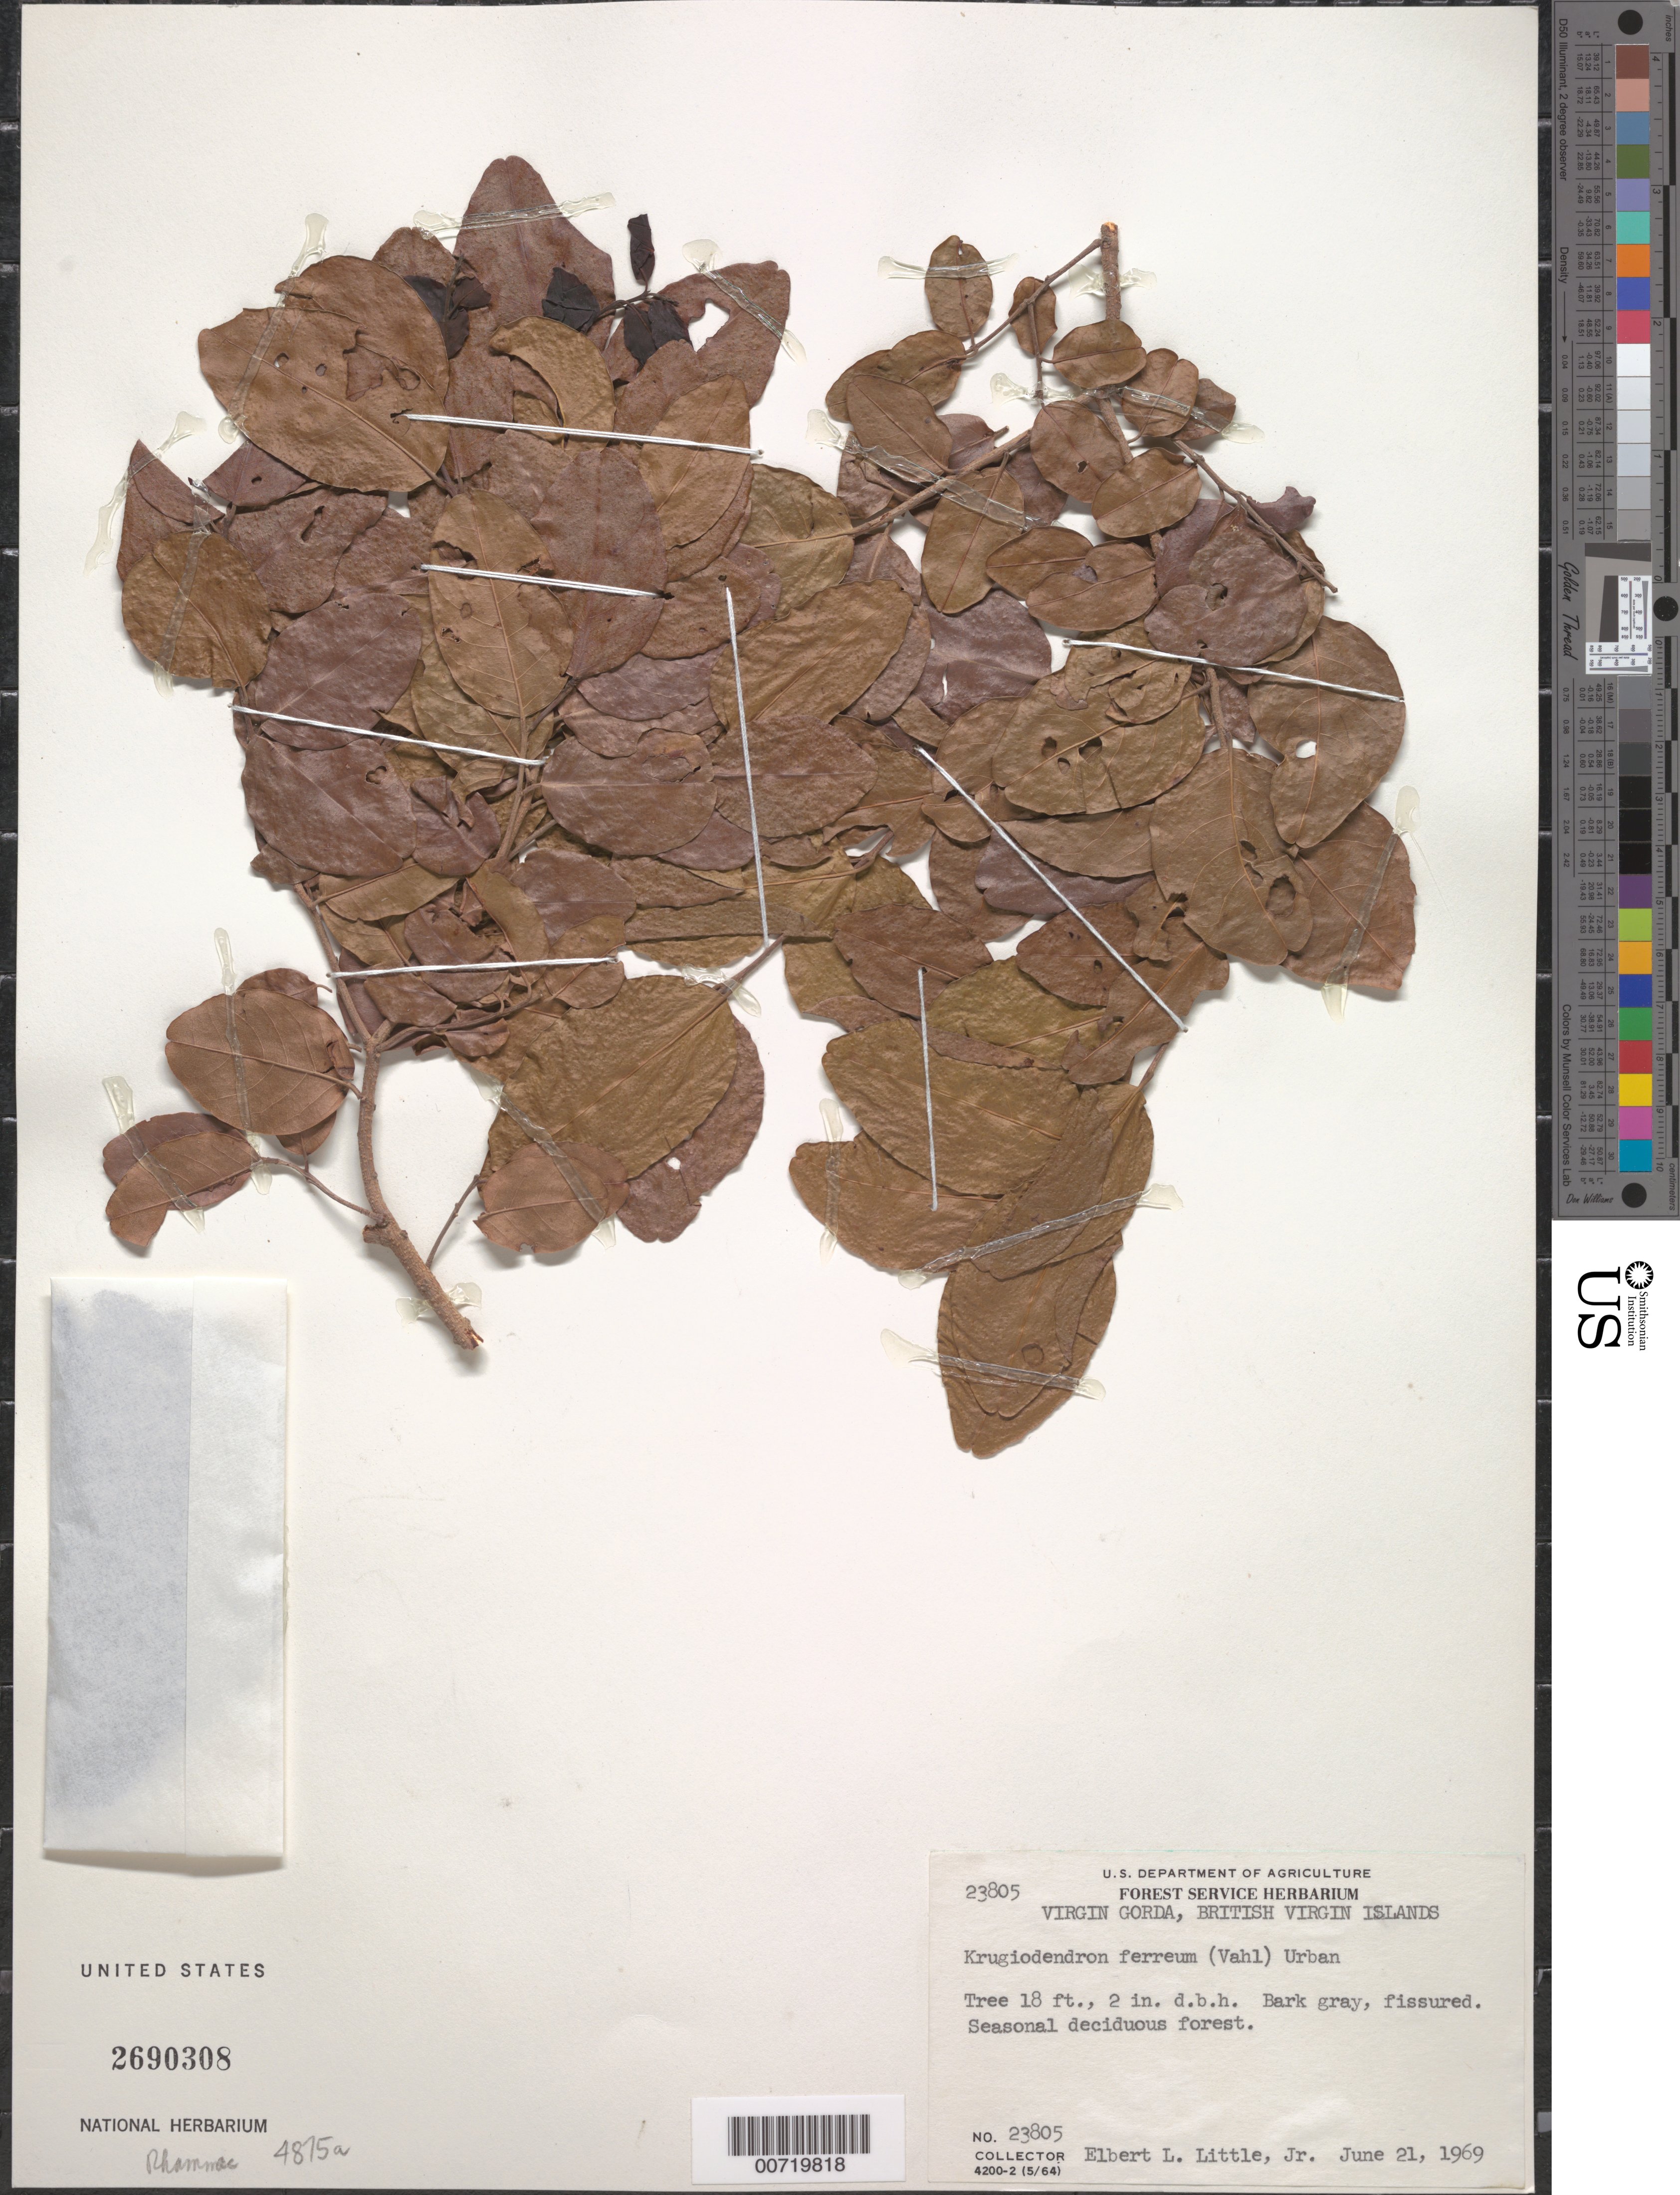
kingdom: Plantae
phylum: Tracheophyta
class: Magnoliopsida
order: Rosales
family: Rhamnaceae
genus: Krugiodendron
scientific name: Krugiodendron ferreum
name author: (Vahl) Urb.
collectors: E. L. Little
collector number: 23805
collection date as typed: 21 Jun 1969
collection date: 1969-06-21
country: British Virgin Islands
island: Virgin Gorda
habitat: Seasonal deciduous forest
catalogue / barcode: US 2690308